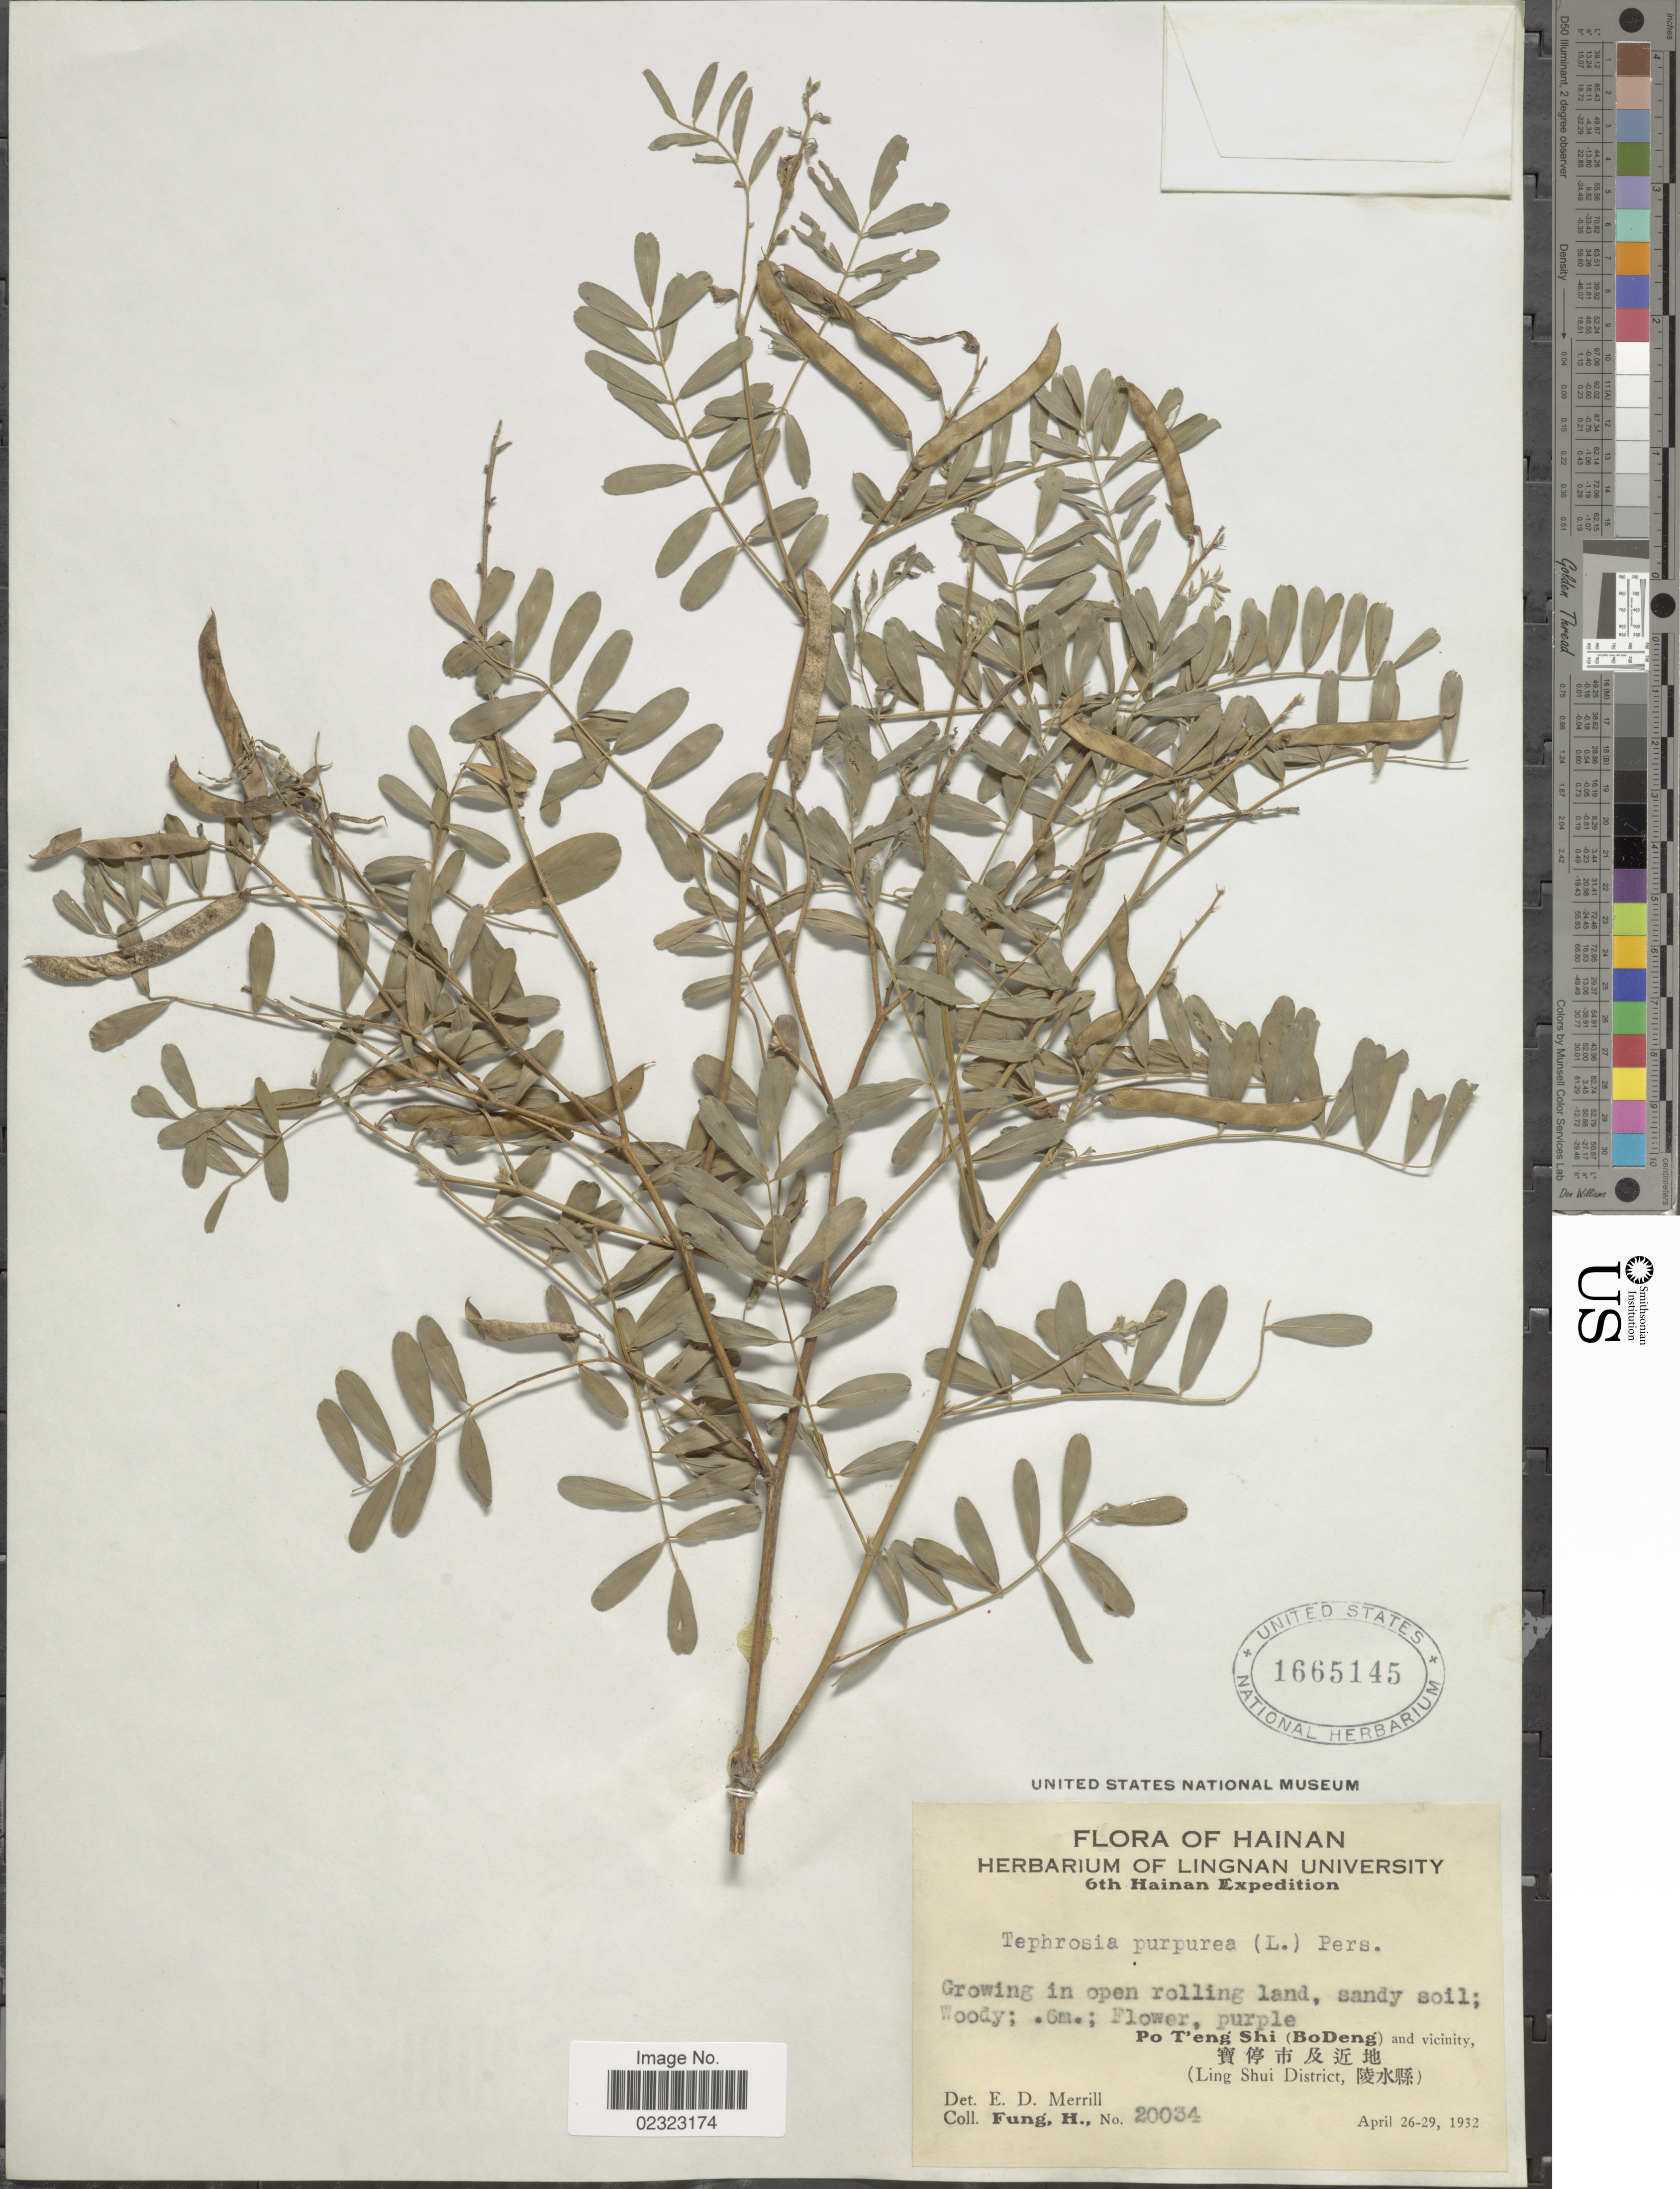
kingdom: Plantae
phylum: Tracheophyta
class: Magnoliopsida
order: Fabales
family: Fabaceae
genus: Tephrosia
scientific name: Tephrosia purpurea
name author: (L.) Pers.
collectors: H. Fung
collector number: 20034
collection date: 1932-04-26/1932-04-29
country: China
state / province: Hainan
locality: Po T'eng Shi (BoDeng) and vicinity, (Ling Shui District)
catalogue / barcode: US 1665145